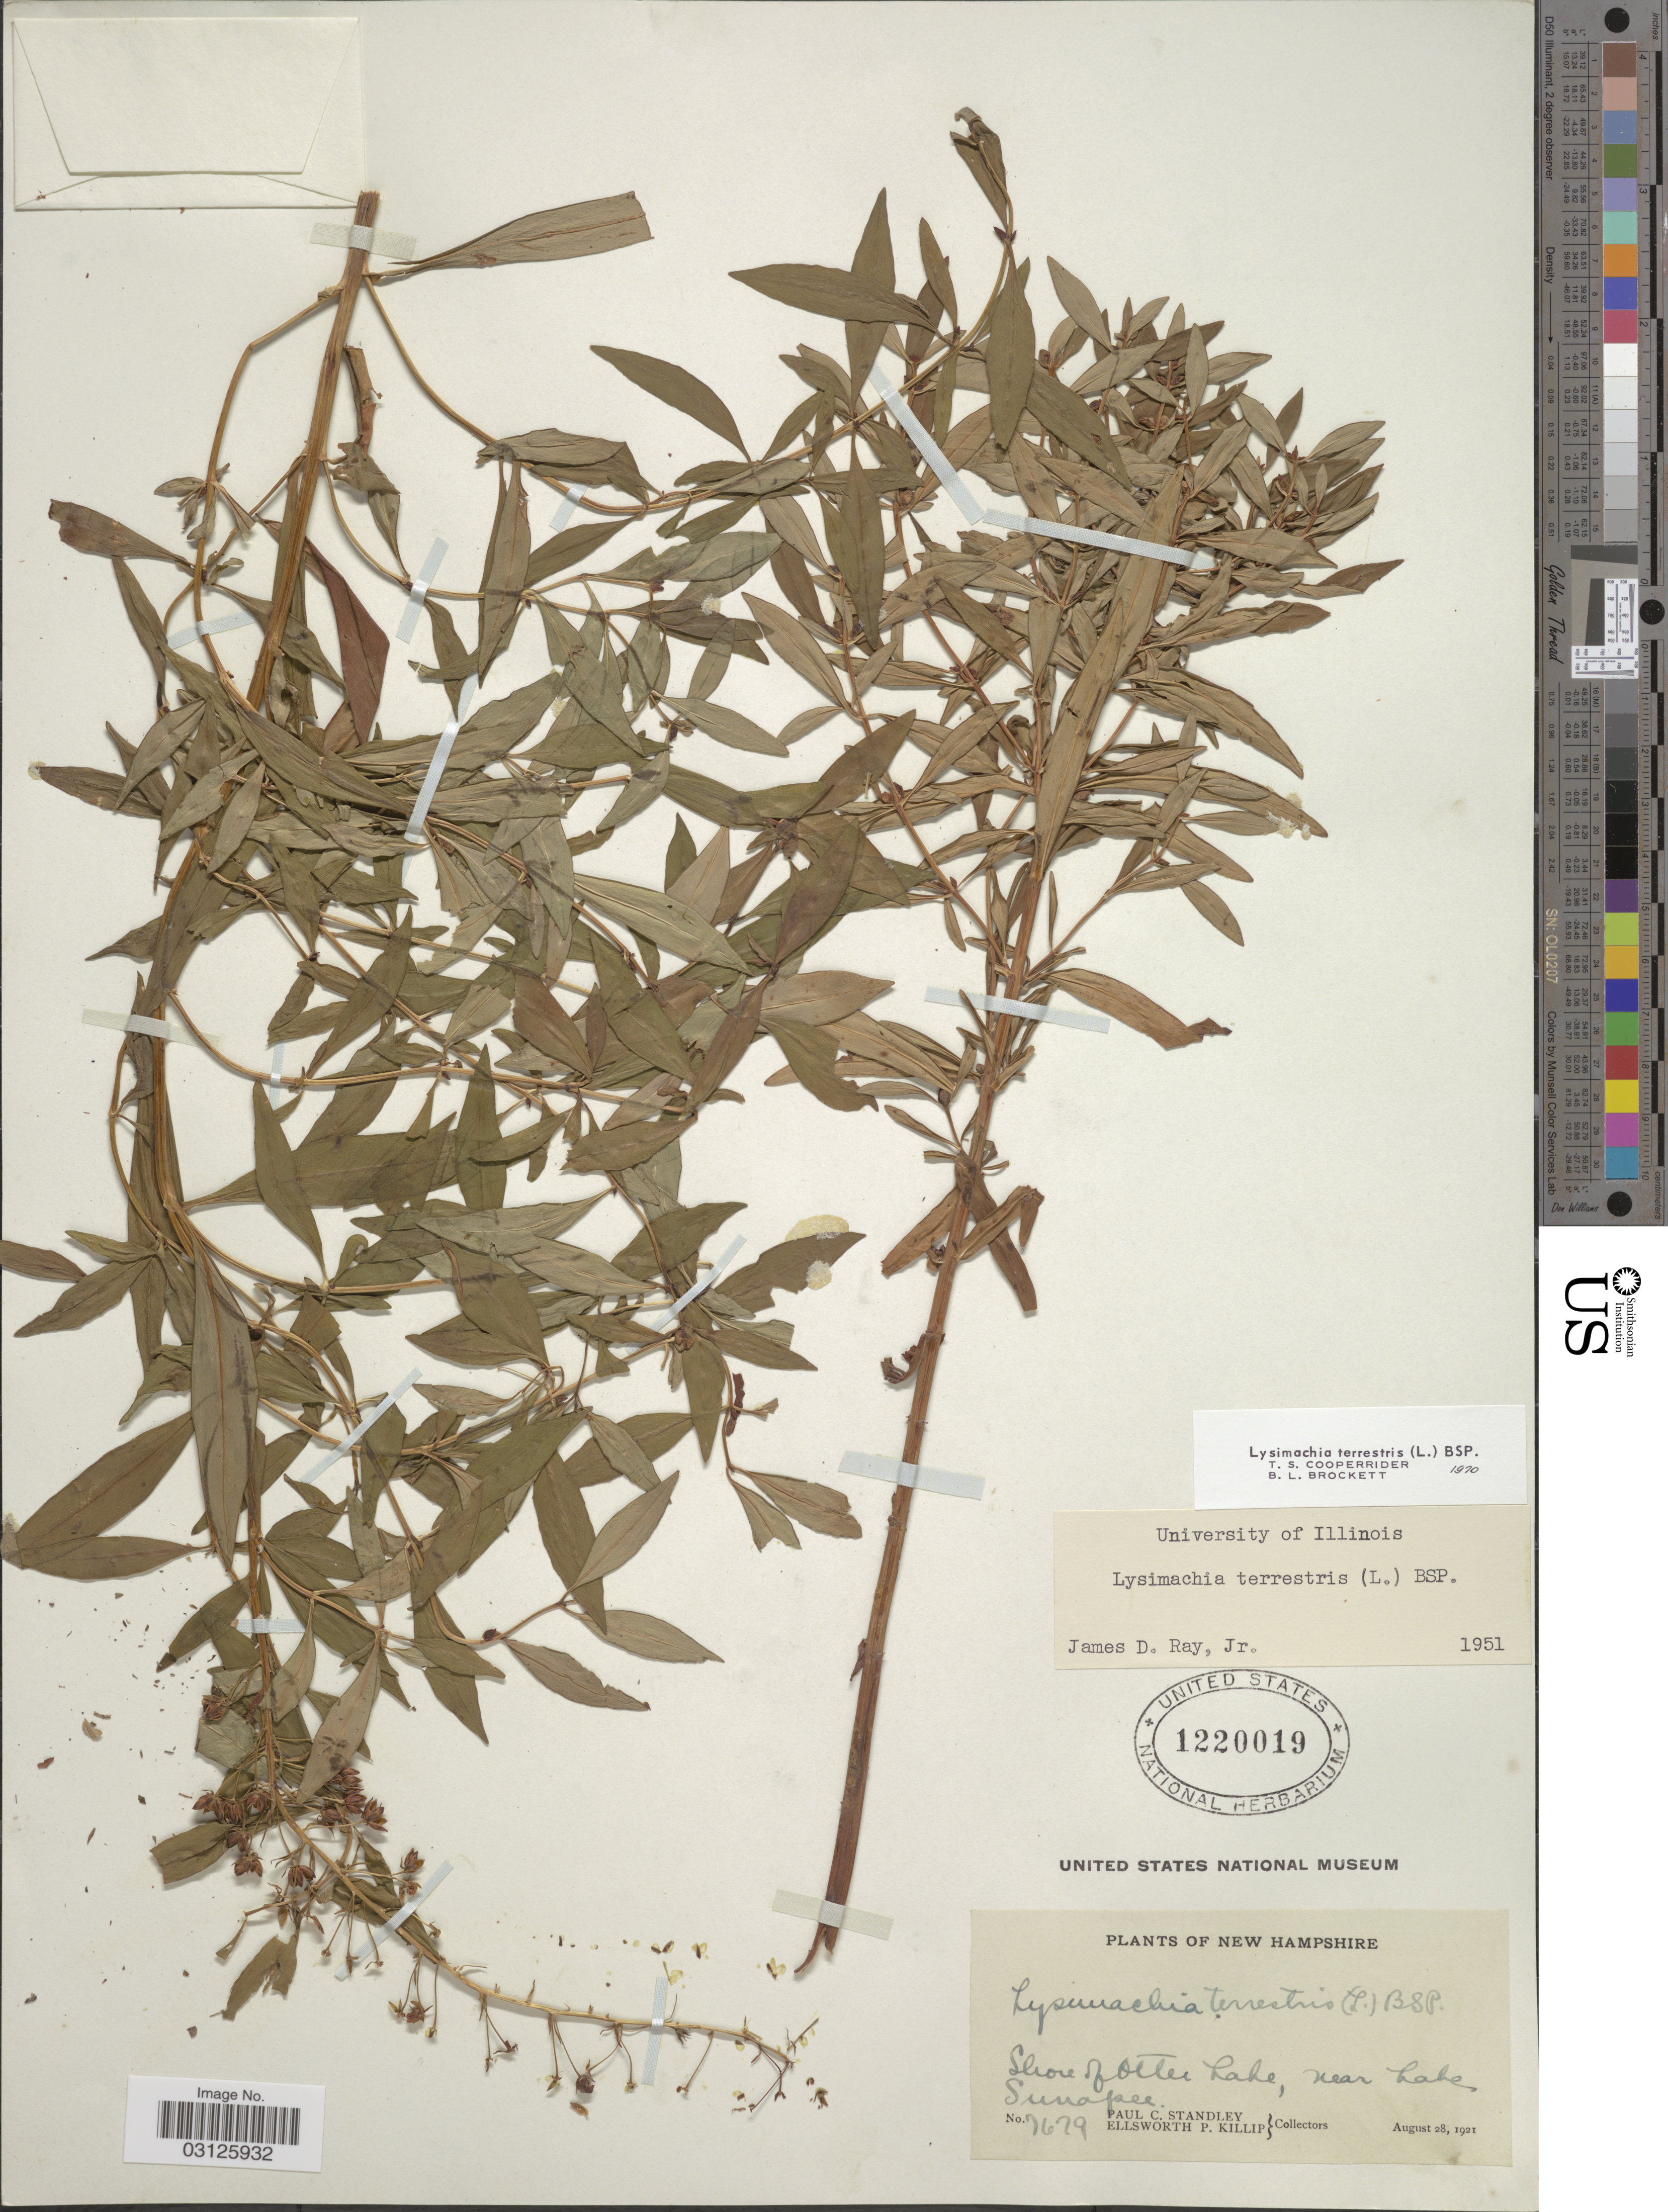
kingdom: Plantae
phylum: Tracheophyta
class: Magnoliopsida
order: Ericales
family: Primulaceae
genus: Lysimachia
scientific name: Lysimachia terrestris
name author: (L.) Britton, Stearns & Poggenb.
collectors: P. C. Standley & E. P. Killip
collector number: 7679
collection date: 1921-08-28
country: United States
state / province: New Hampshire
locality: Shore of Otter Lake, near Lake Sunapee.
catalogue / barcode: US 1220019